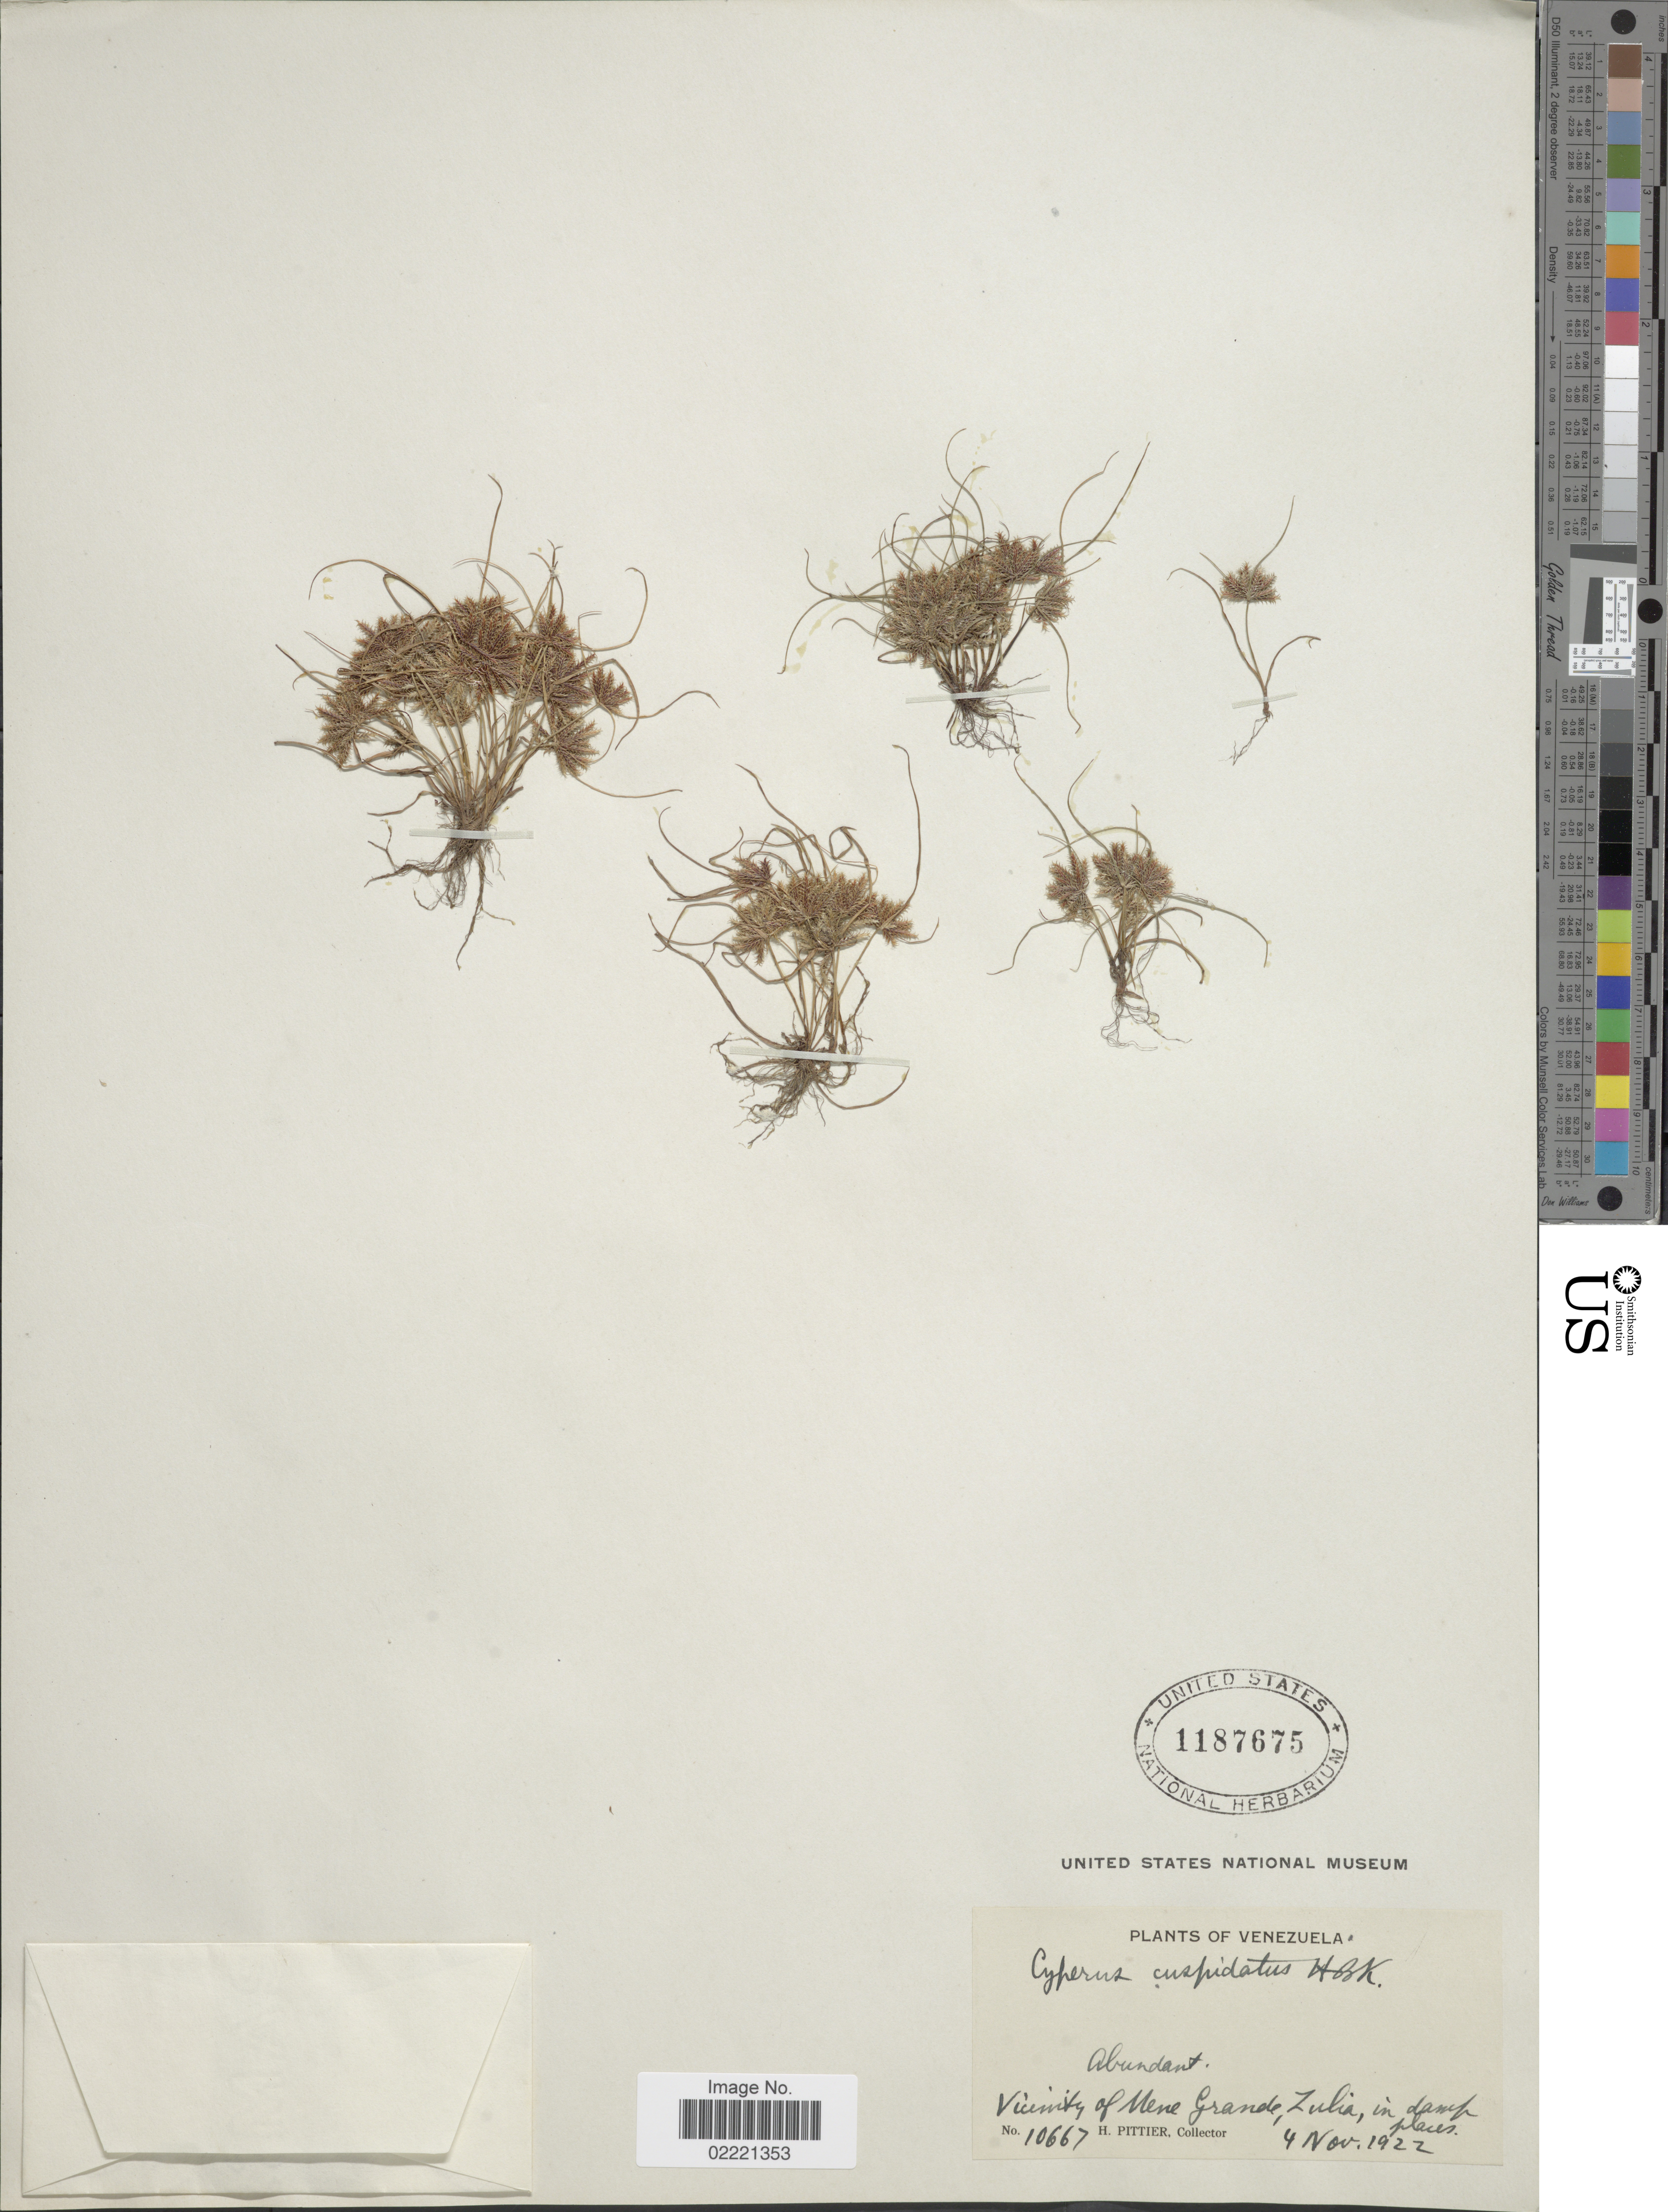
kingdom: Plantae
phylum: Tracheophyta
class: Liliopsida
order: Poales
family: Cyperaceae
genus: Cyperus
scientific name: Cyperus cuspidatus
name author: Kunth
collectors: H. F. Pittier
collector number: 10667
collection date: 1922-11-04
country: Venezuela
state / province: Zulia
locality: Vicinity of Mene Grande, in damp places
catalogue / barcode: US 1187675